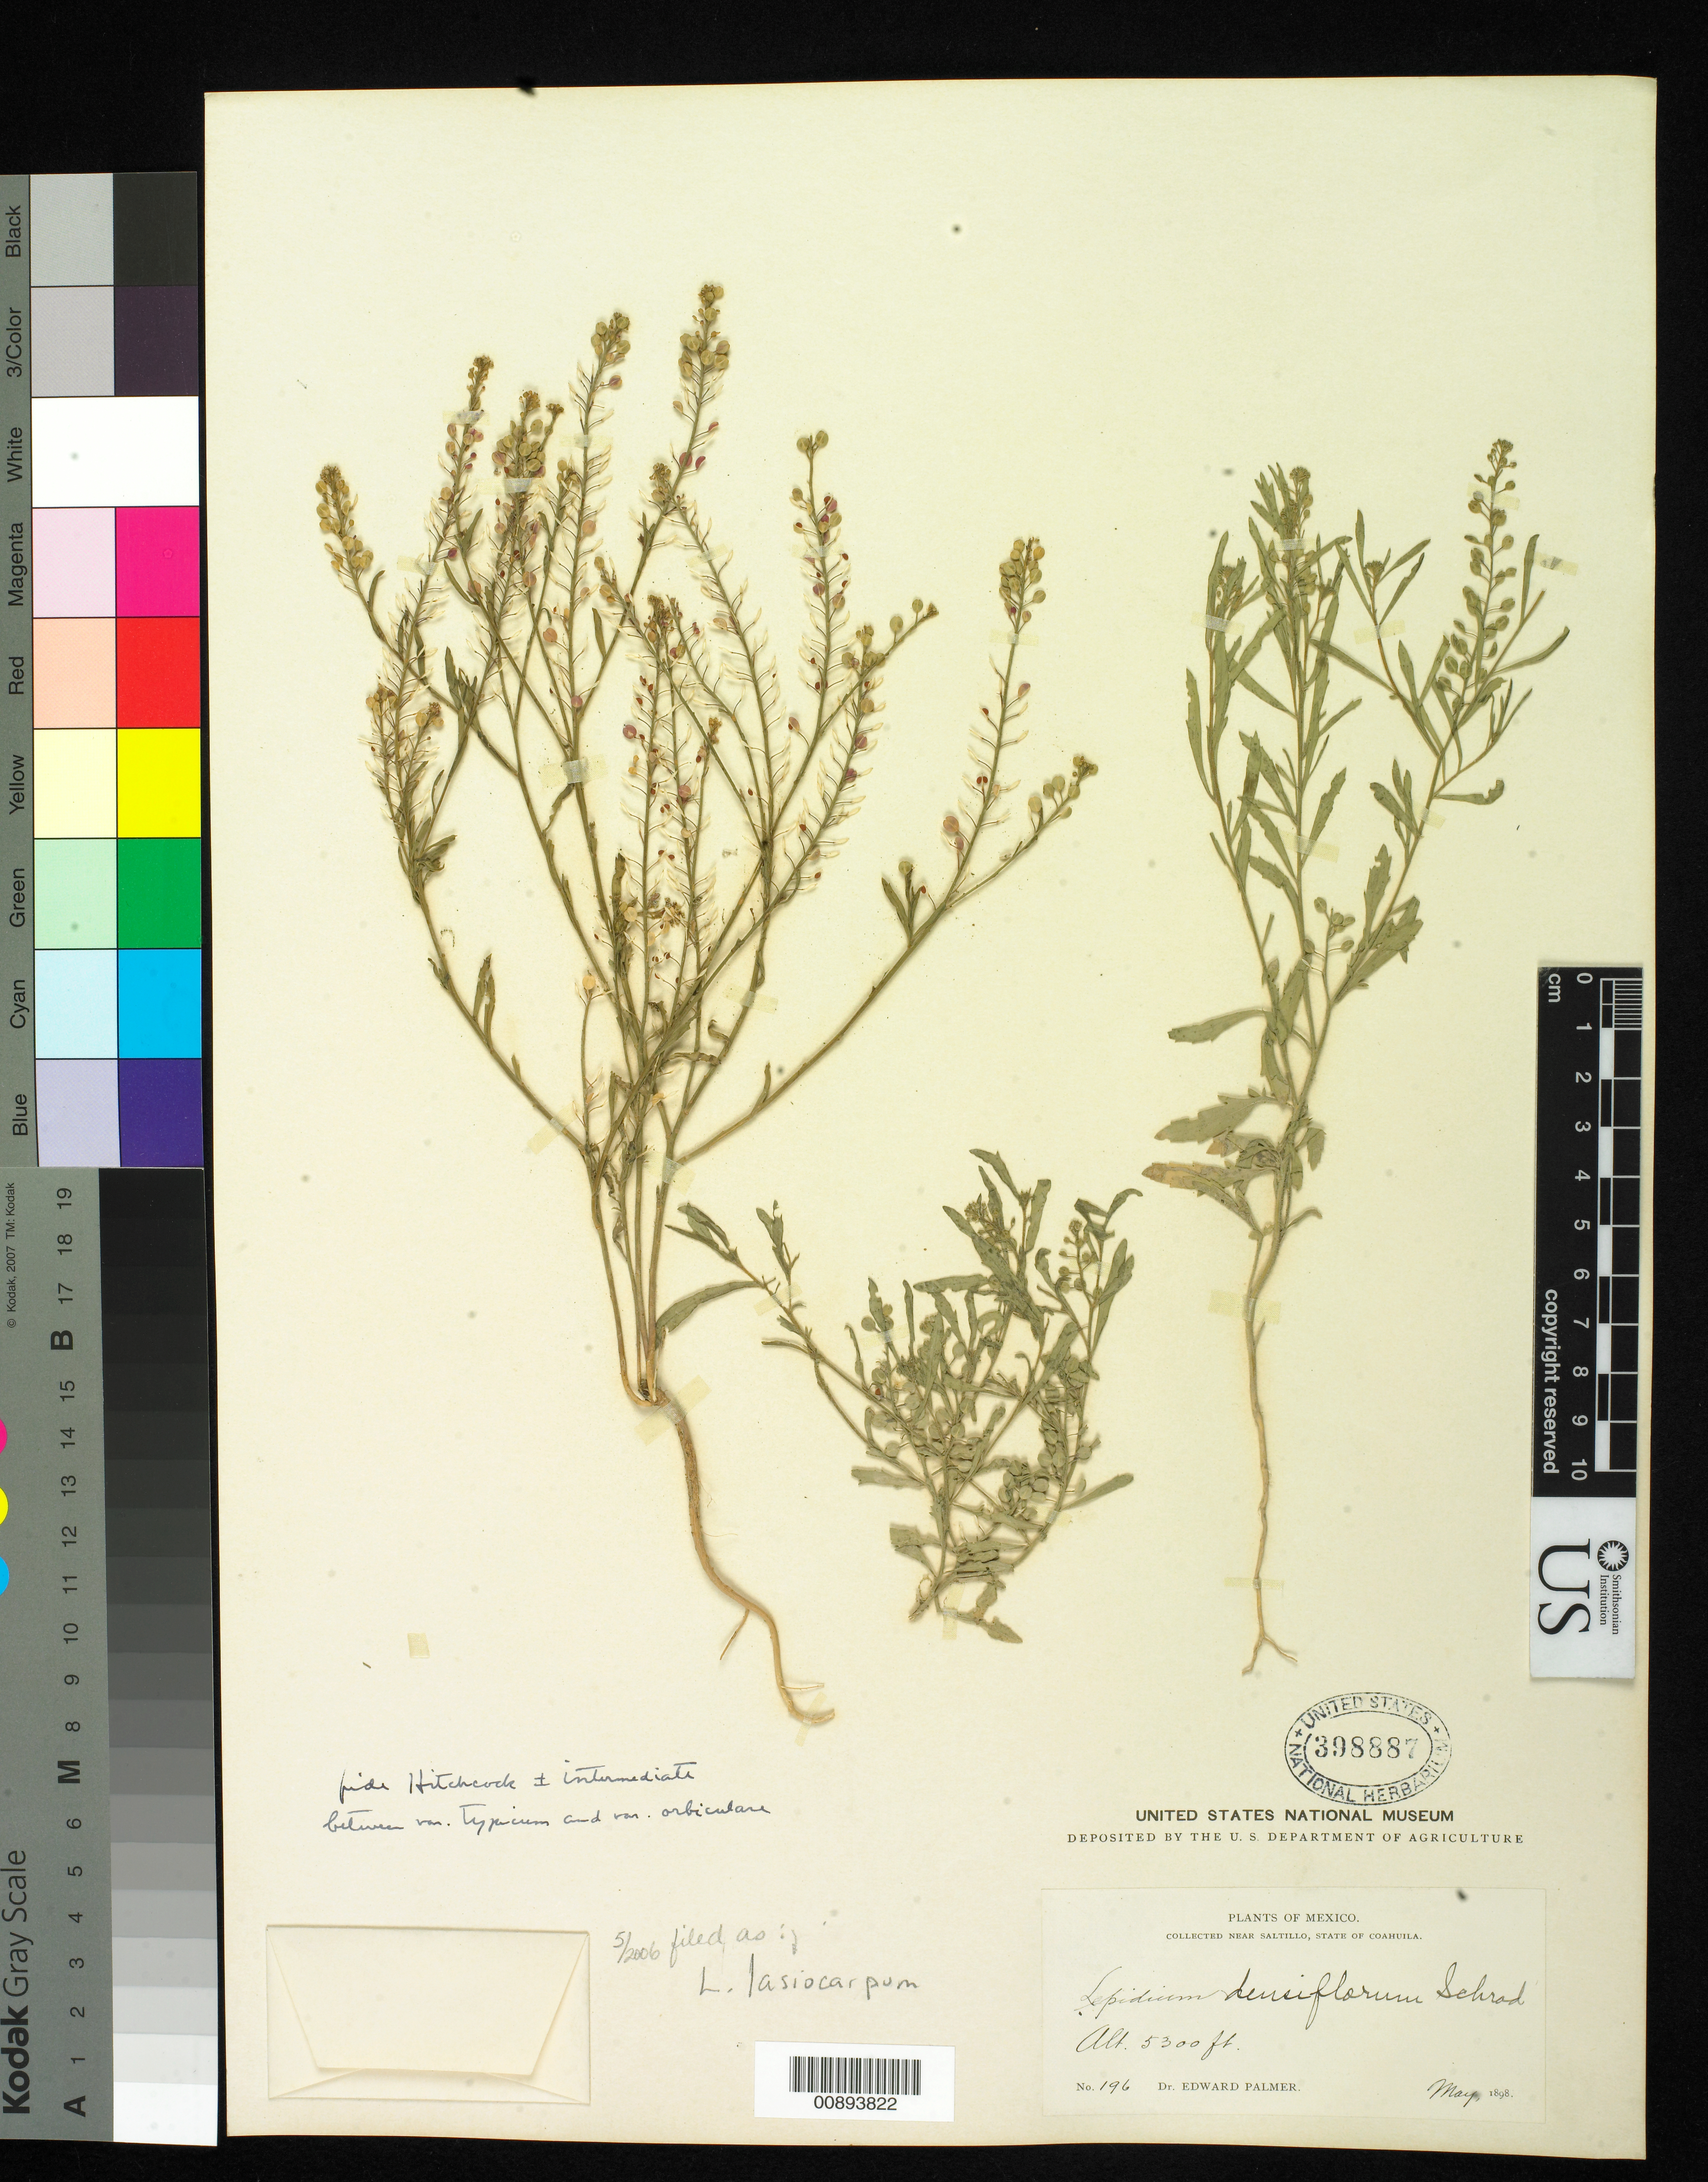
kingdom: Plantae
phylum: Tracheophyta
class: Magnoliopsida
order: Brassicales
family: Brassicaceae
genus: Lepidium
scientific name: Lepidium lasiocarpum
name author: Nutt.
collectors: E. Palmer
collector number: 196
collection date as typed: May 1898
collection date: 1898-05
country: Mexico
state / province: Coahuila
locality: Near Saltillo, Coahuila.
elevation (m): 1615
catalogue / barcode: US 398887